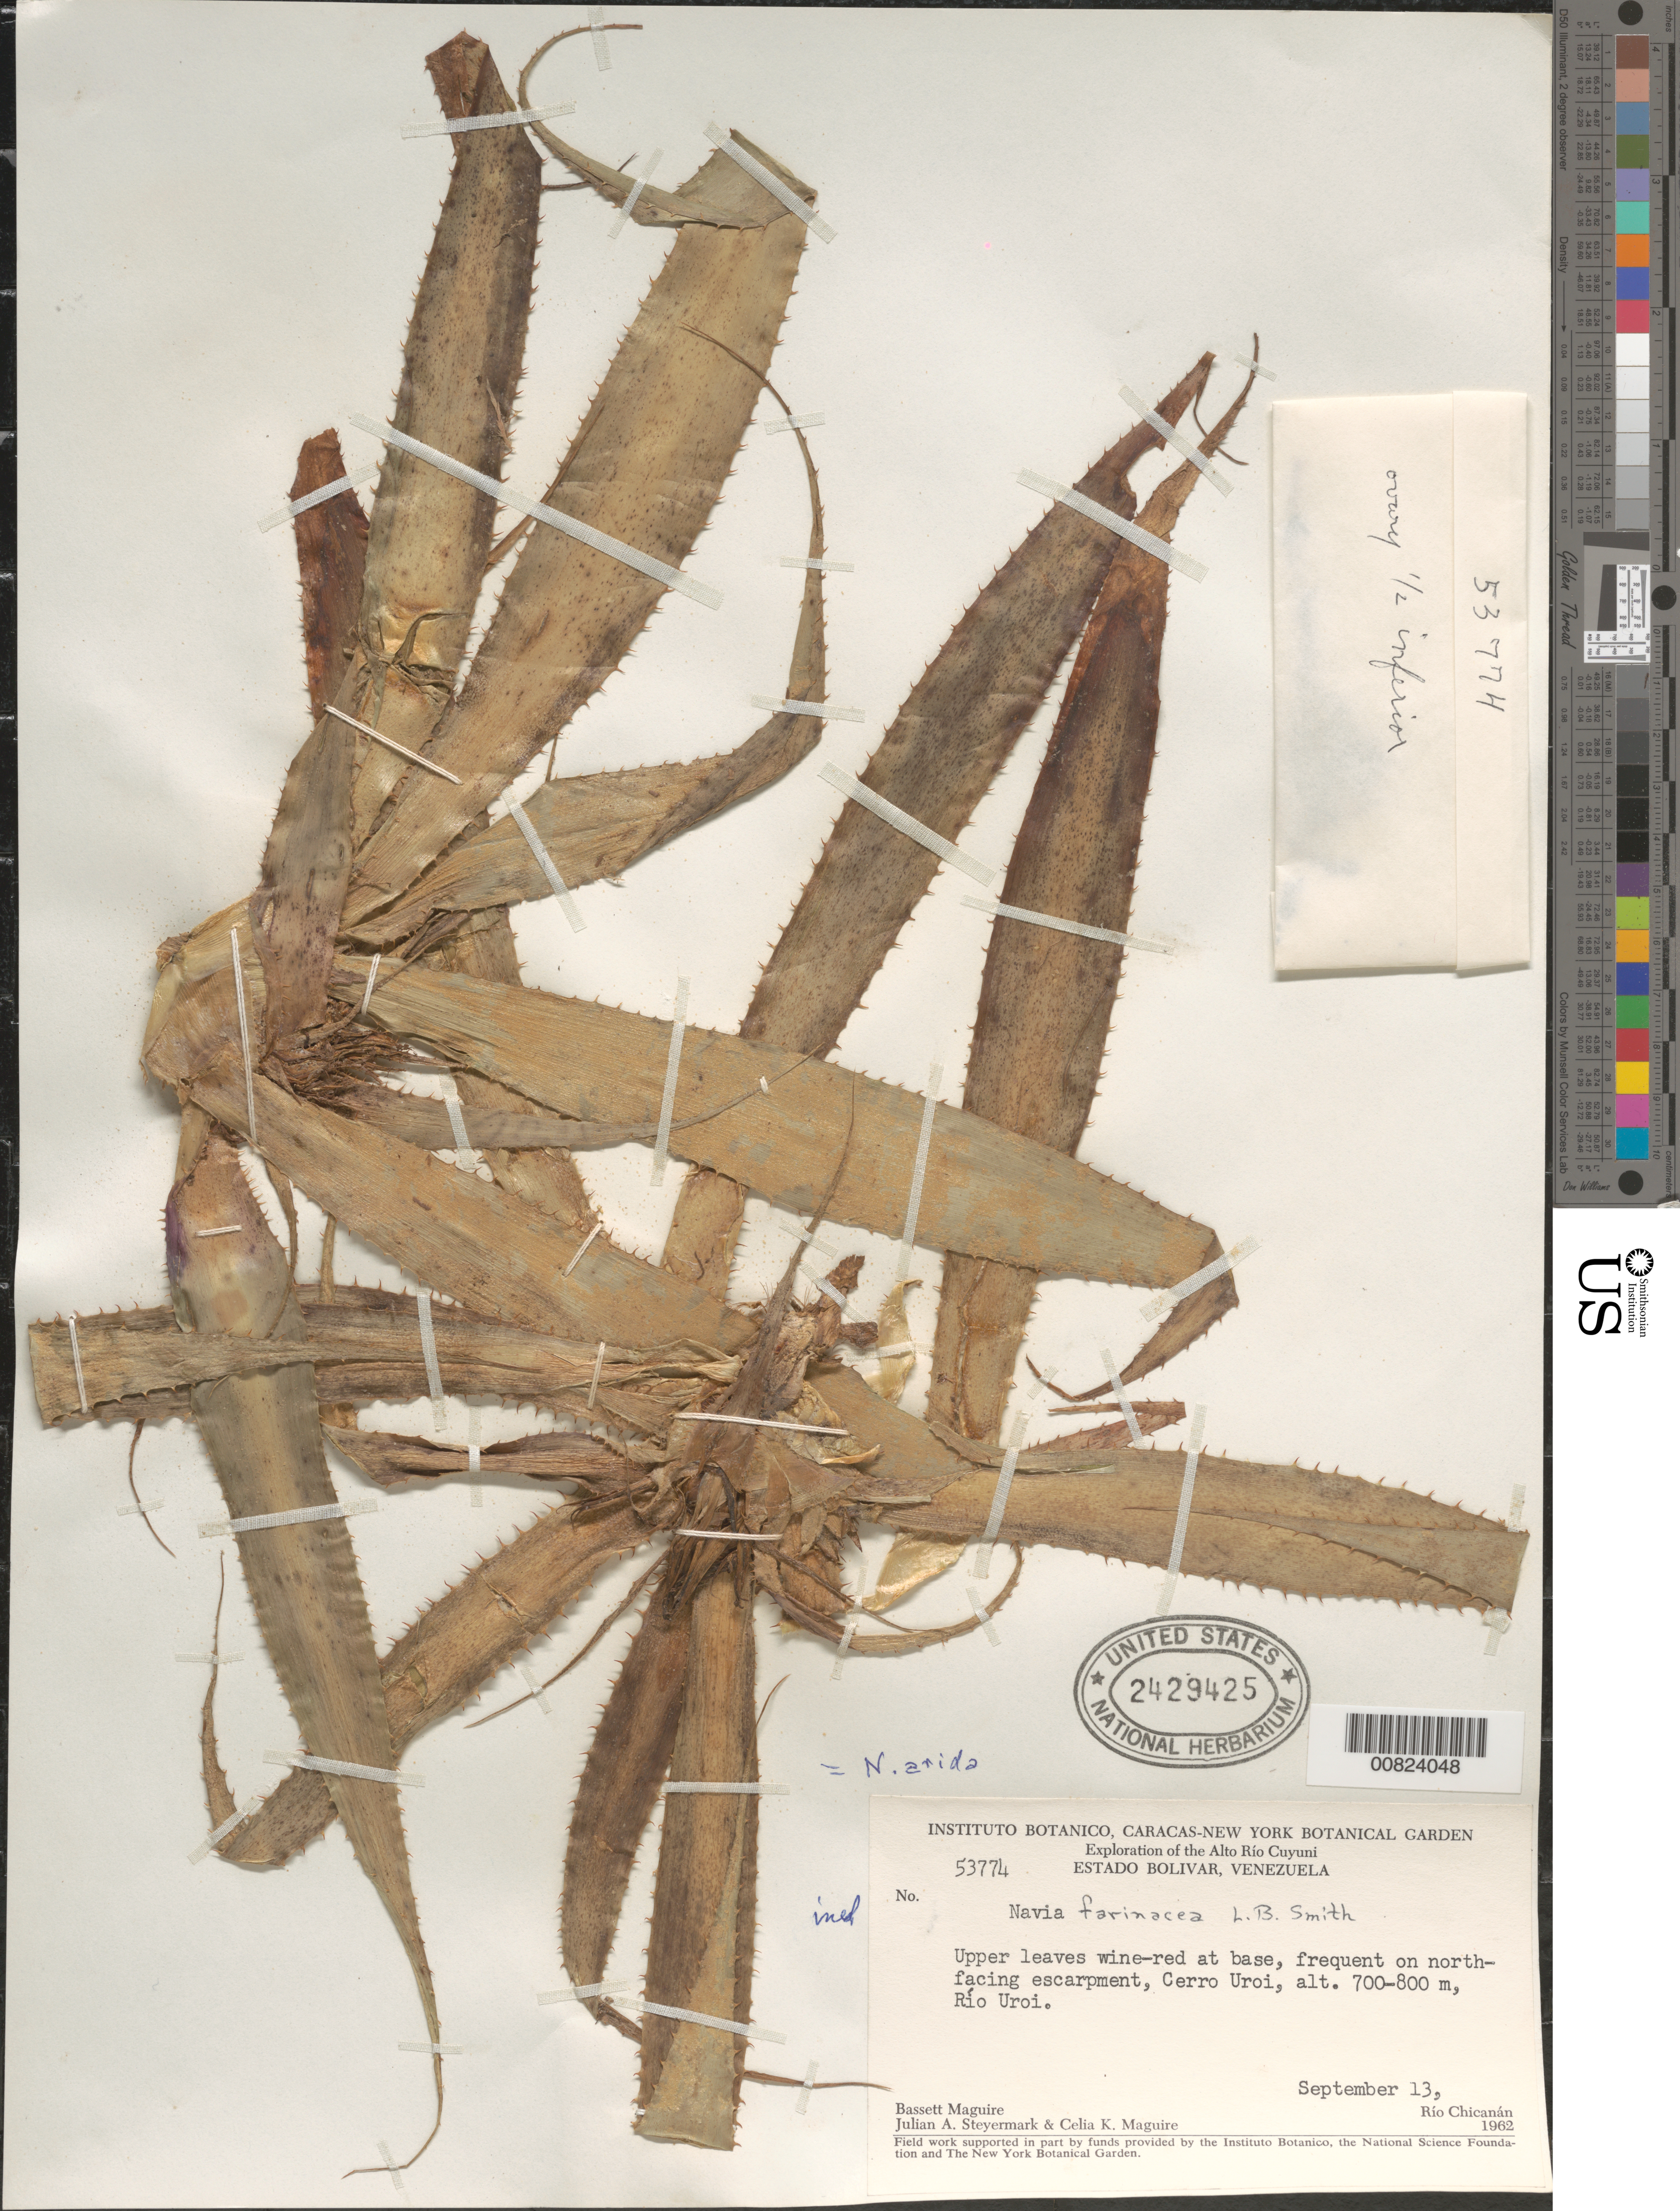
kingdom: Plantae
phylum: Tracheophyta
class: Liliopsida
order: Poales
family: Bromeliaceae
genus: Navia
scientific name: Navia arida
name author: L.B. Sm. & Steyerm.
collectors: B. Maguire, J. Steyermark & C. K. Maguire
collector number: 53774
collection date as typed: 13-Sep-62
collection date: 1962-09-13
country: Venezuela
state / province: Bolívar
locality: Alto Río Cuyuni, Cerro Uroi, Río Uroi, Upper Río Cuyuni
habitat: N facing escarpment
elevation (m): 700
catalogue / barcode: US 2429425